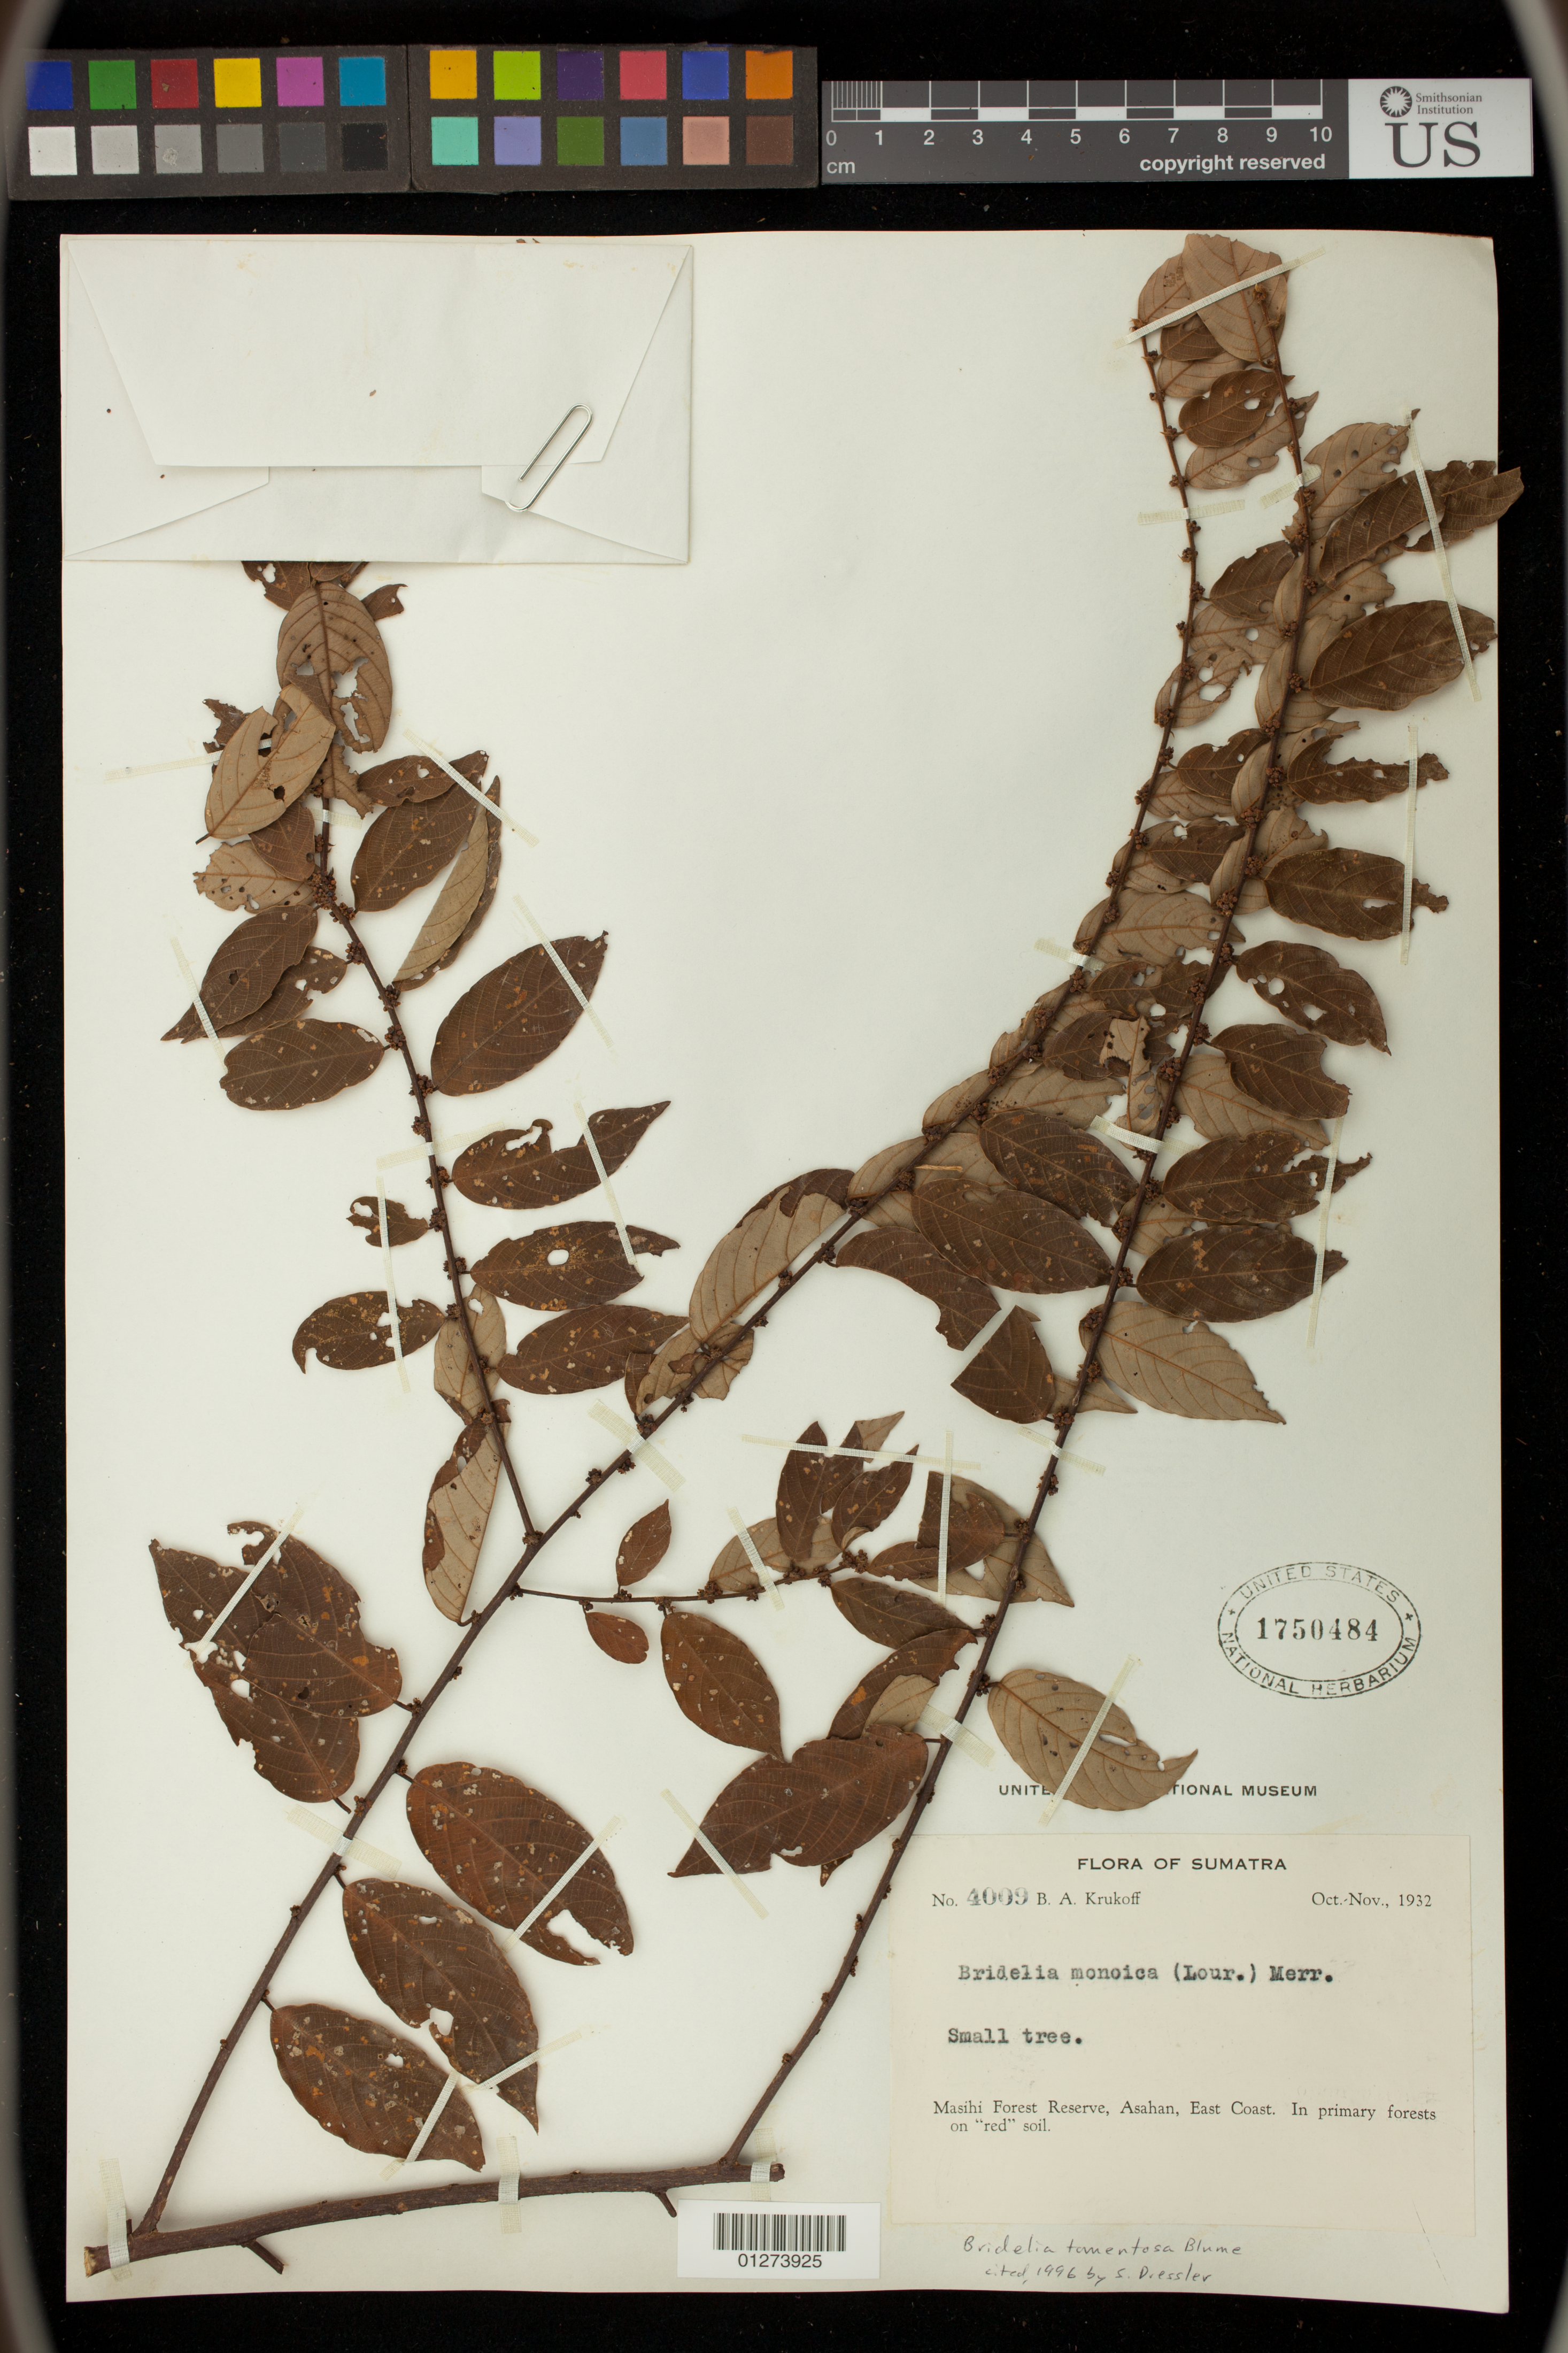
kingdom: Plantae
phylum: Tracheophyta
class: Magnoliopsida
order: Malpighiales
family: Phyllanthaceae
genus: Bridelia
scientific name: Bridelia tomentosa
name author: Blume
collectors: B. A. Krukoff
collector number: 4009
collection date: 1932-10/1932-11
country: Indonesia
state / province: Sumatra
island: Sumatra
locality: Masihi Forest Reserve, Asahan, East Coast, North Sumatra.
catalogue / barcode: US 1750484